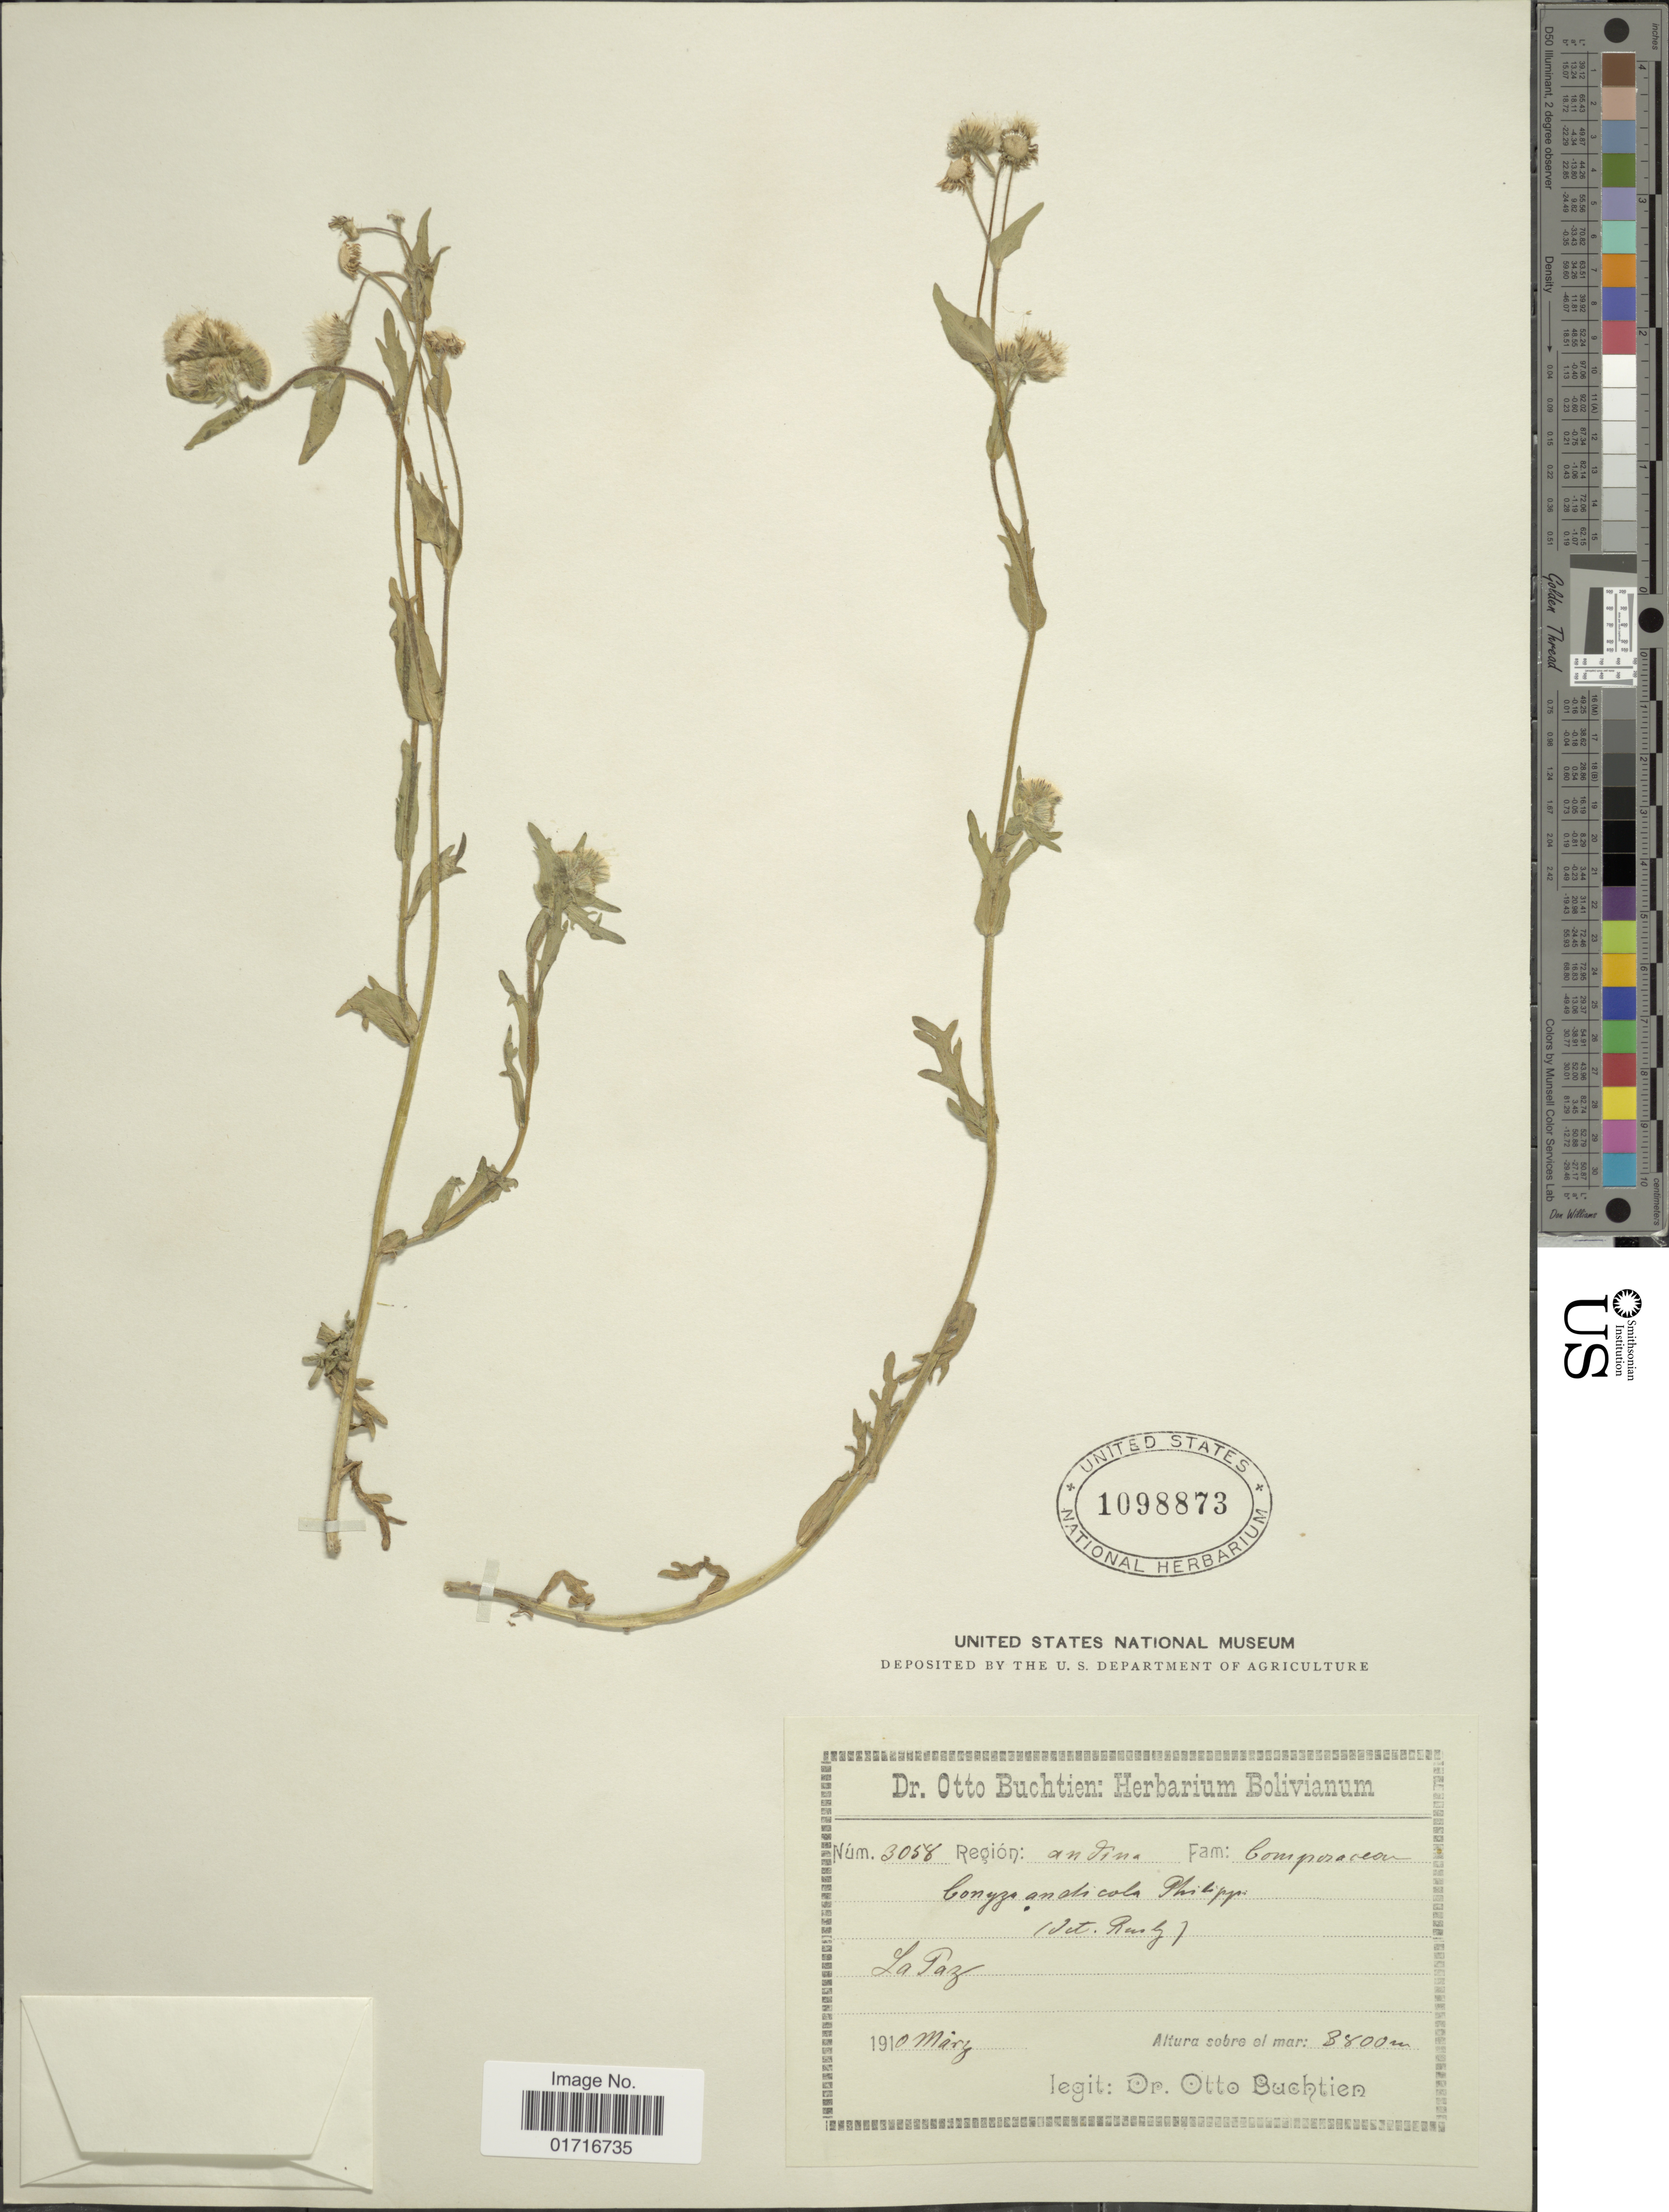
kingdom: Plantae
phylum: Tracheophyta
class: Magnoliopsida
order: Asterales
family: Asteraceae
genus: Conyza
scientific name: Conyza andicola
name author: Phil.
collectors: O. Buchtien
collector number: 3058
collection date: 1910-03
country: Bolivia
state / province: La Paz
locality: La Paz.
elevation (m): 3800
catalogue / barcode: US 1098873